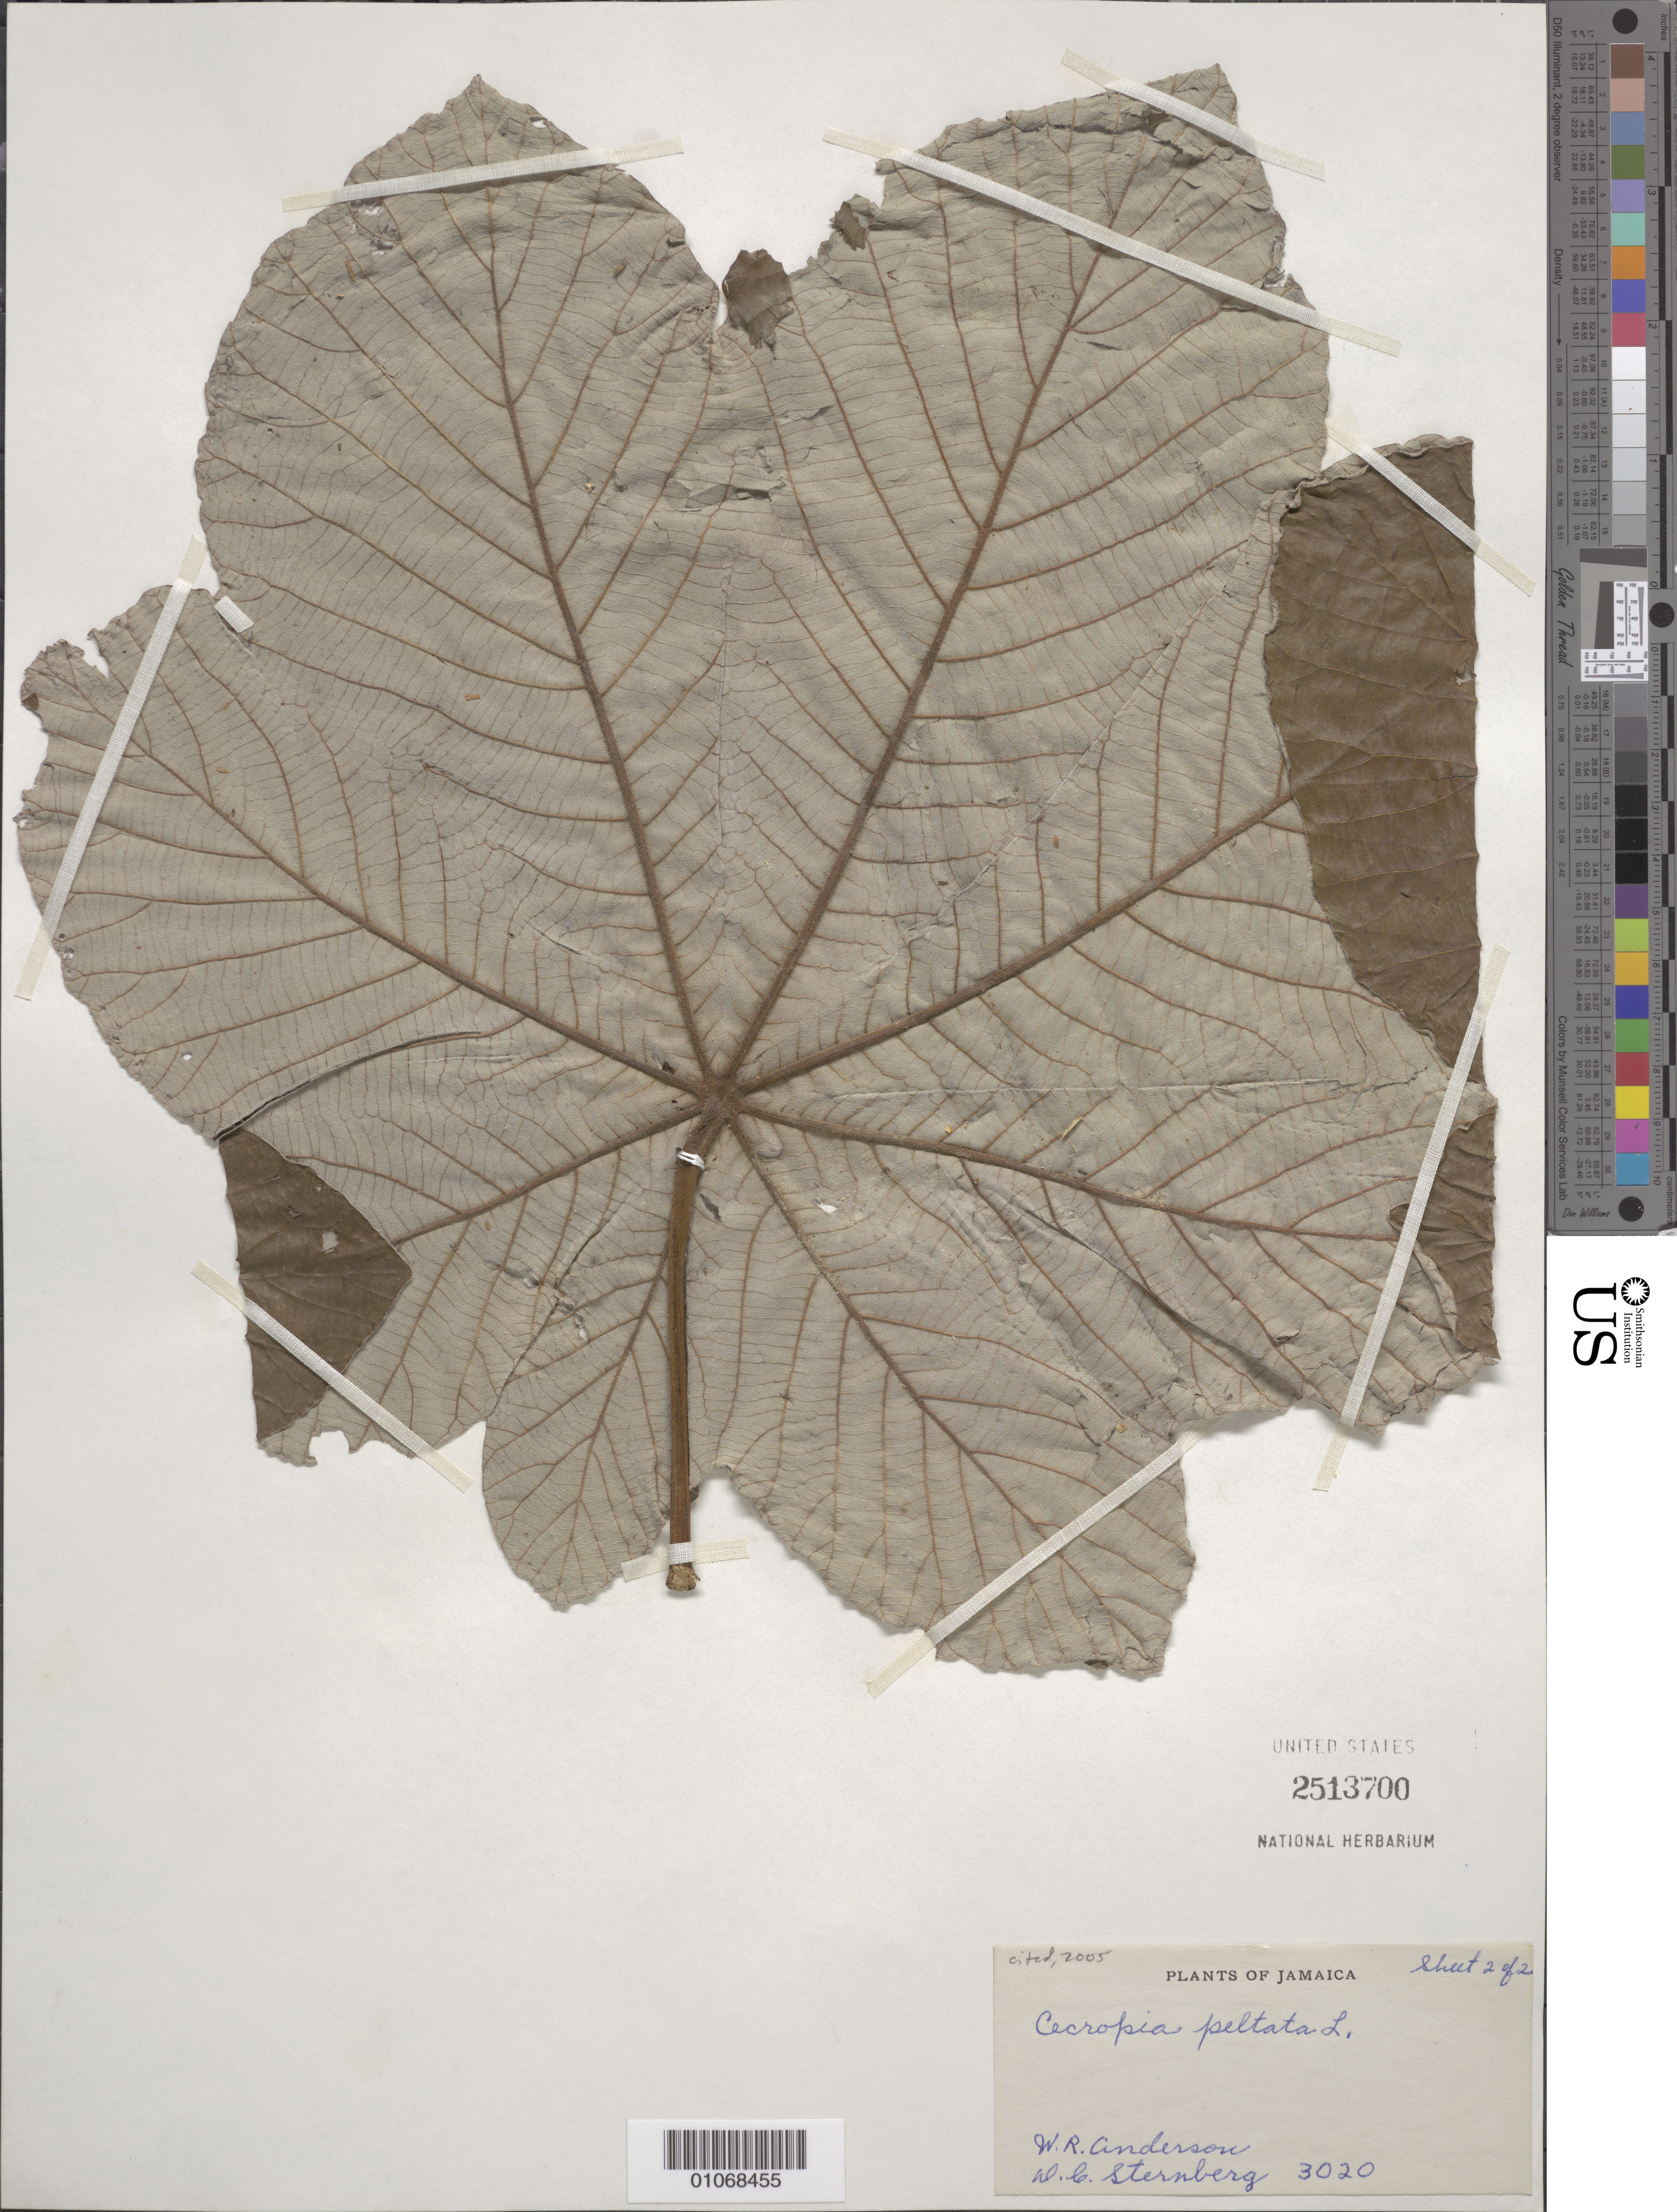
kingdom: Plantae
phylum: Tracheophyta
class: Magnoliopsida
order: Rosales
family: Urticaceae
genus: Cecropia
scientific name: Cecropia peltata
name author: L.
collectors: W. R. Anderson & D. Sternberg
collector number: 3020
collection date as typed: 03 Jul 1966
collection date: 1966-07-03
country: Jamaica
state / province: Portland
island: Jamaica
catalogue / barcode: US 2513700